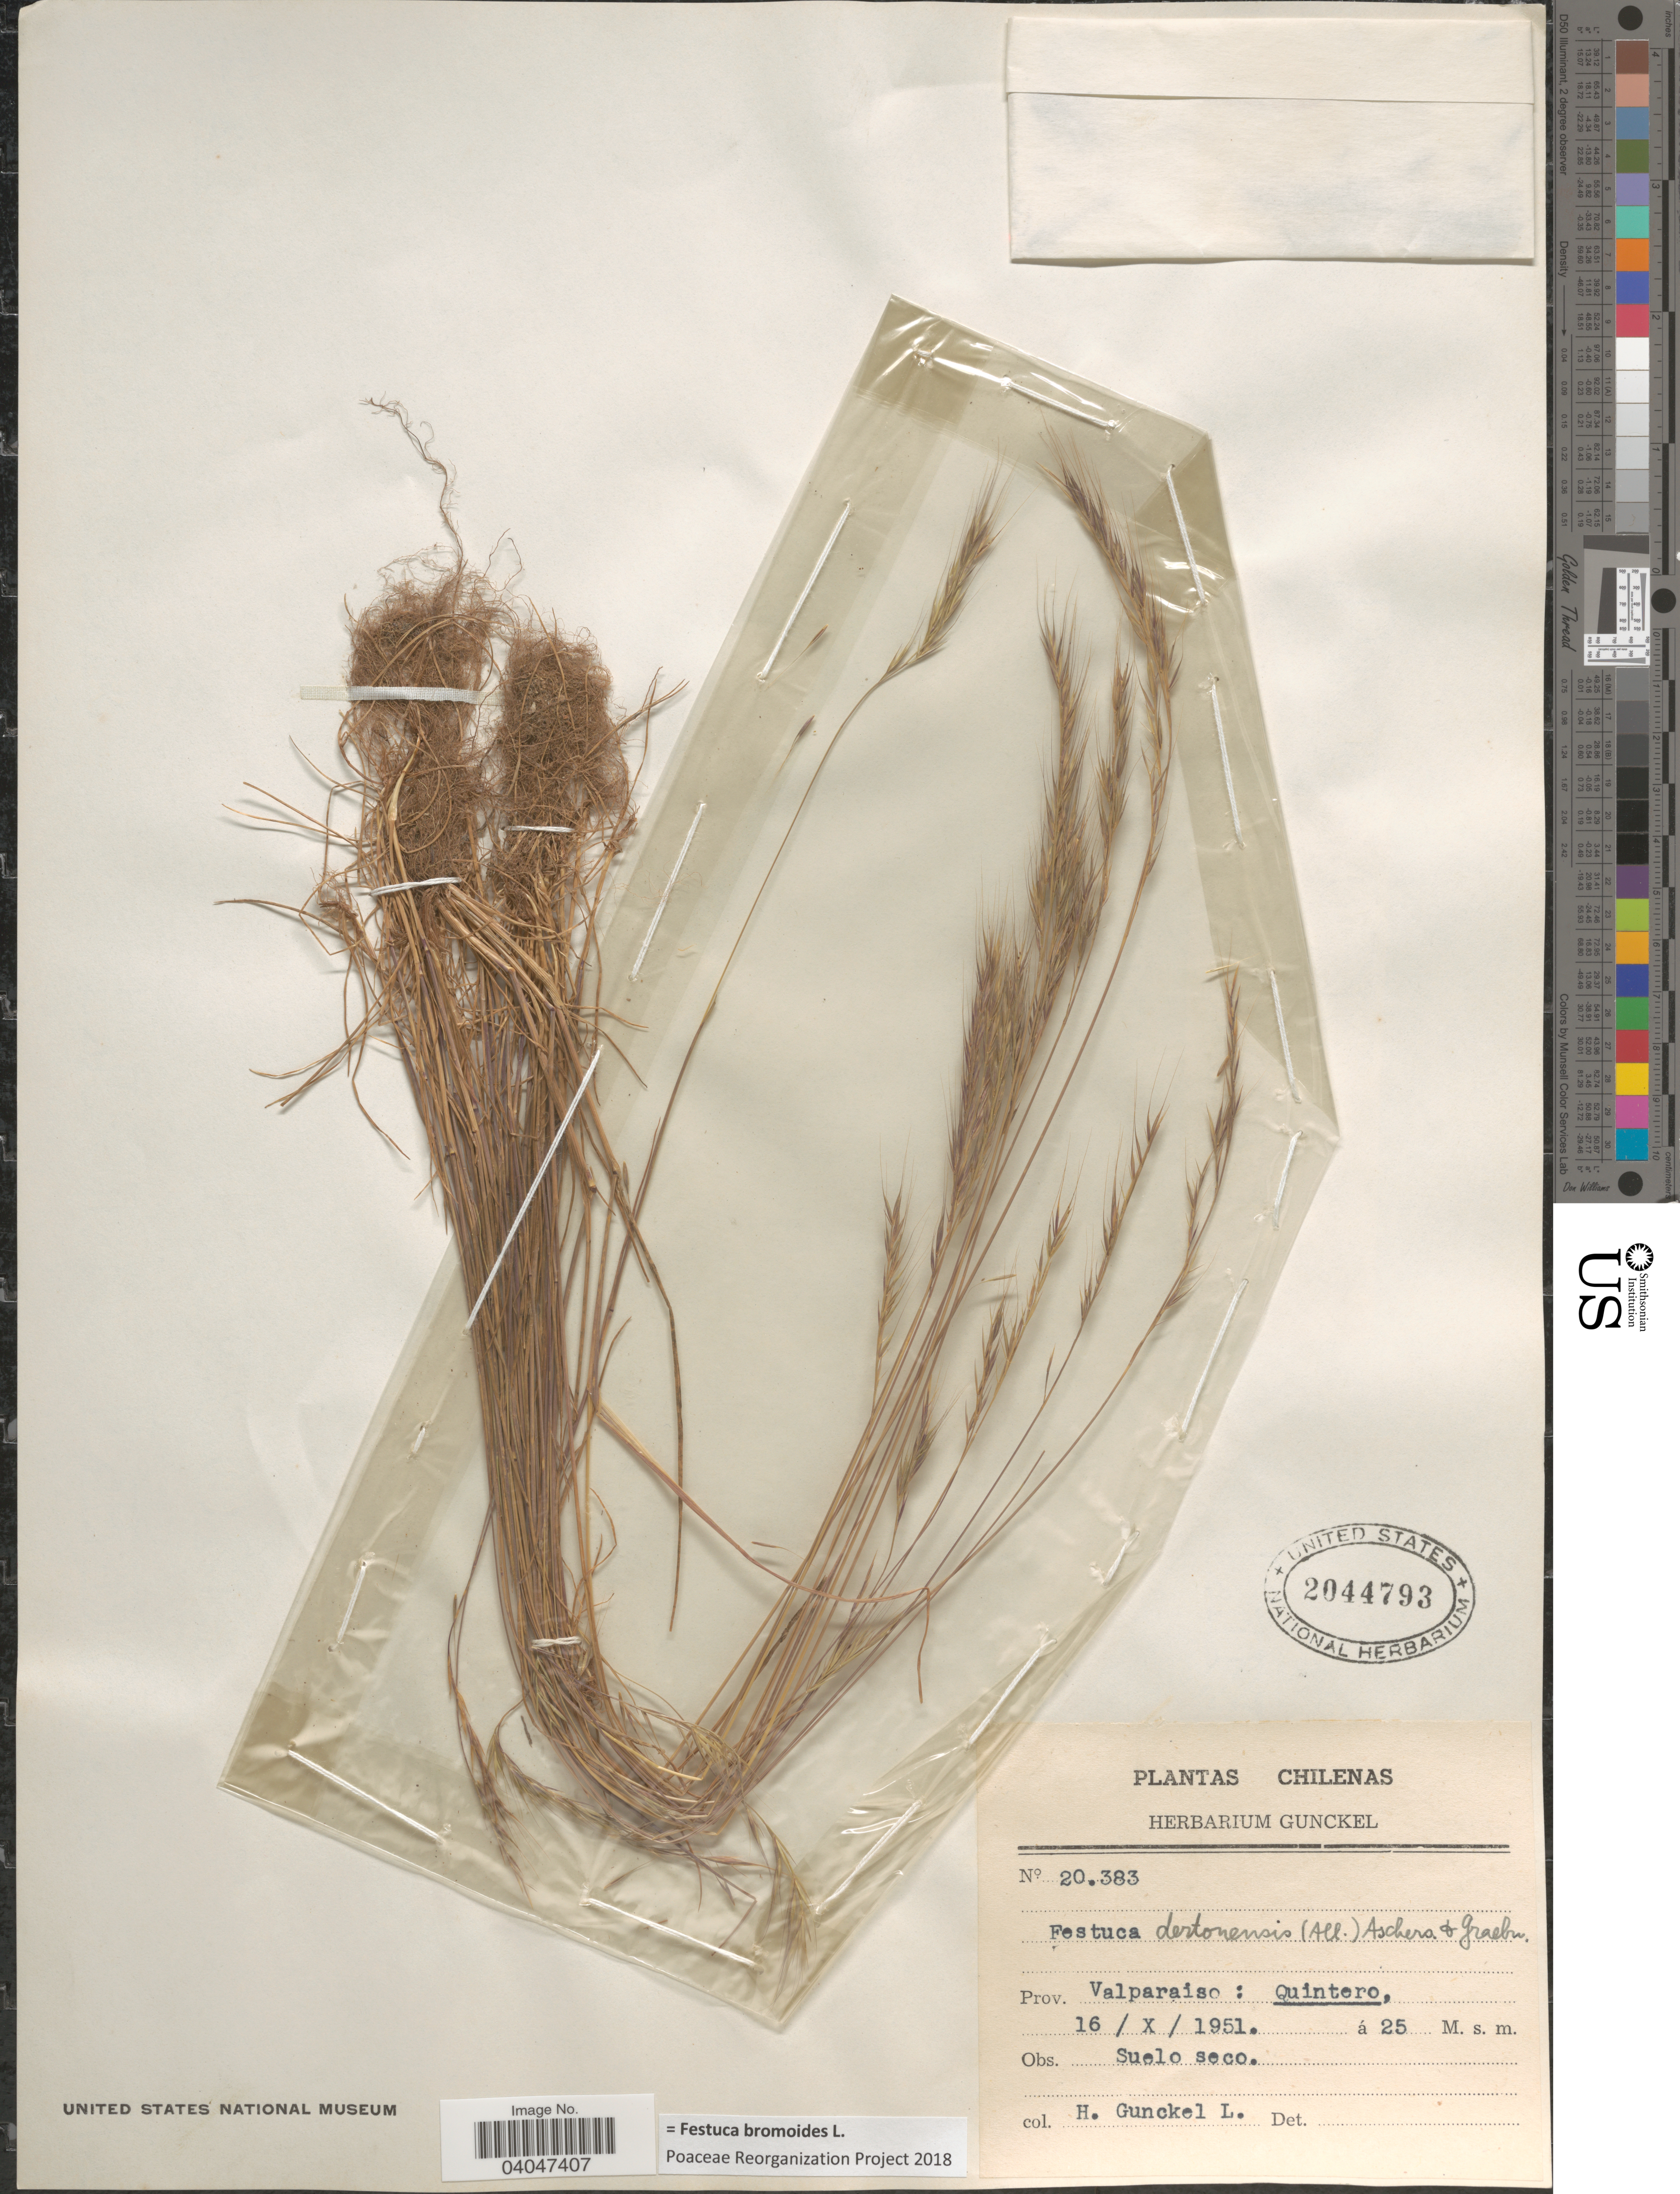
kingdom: Plantae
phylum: Tracheophyta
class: Liliopsida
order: Poales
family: Poaceae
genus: Festuca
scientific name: Festuca bromoides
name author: L.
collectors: H. Gunckel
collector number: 20383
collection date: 1951-10-16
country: Chile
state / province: Valparaíso (V)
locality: Prov. Valparaiso: Quintero.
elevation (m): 25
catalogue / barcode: US 2044793